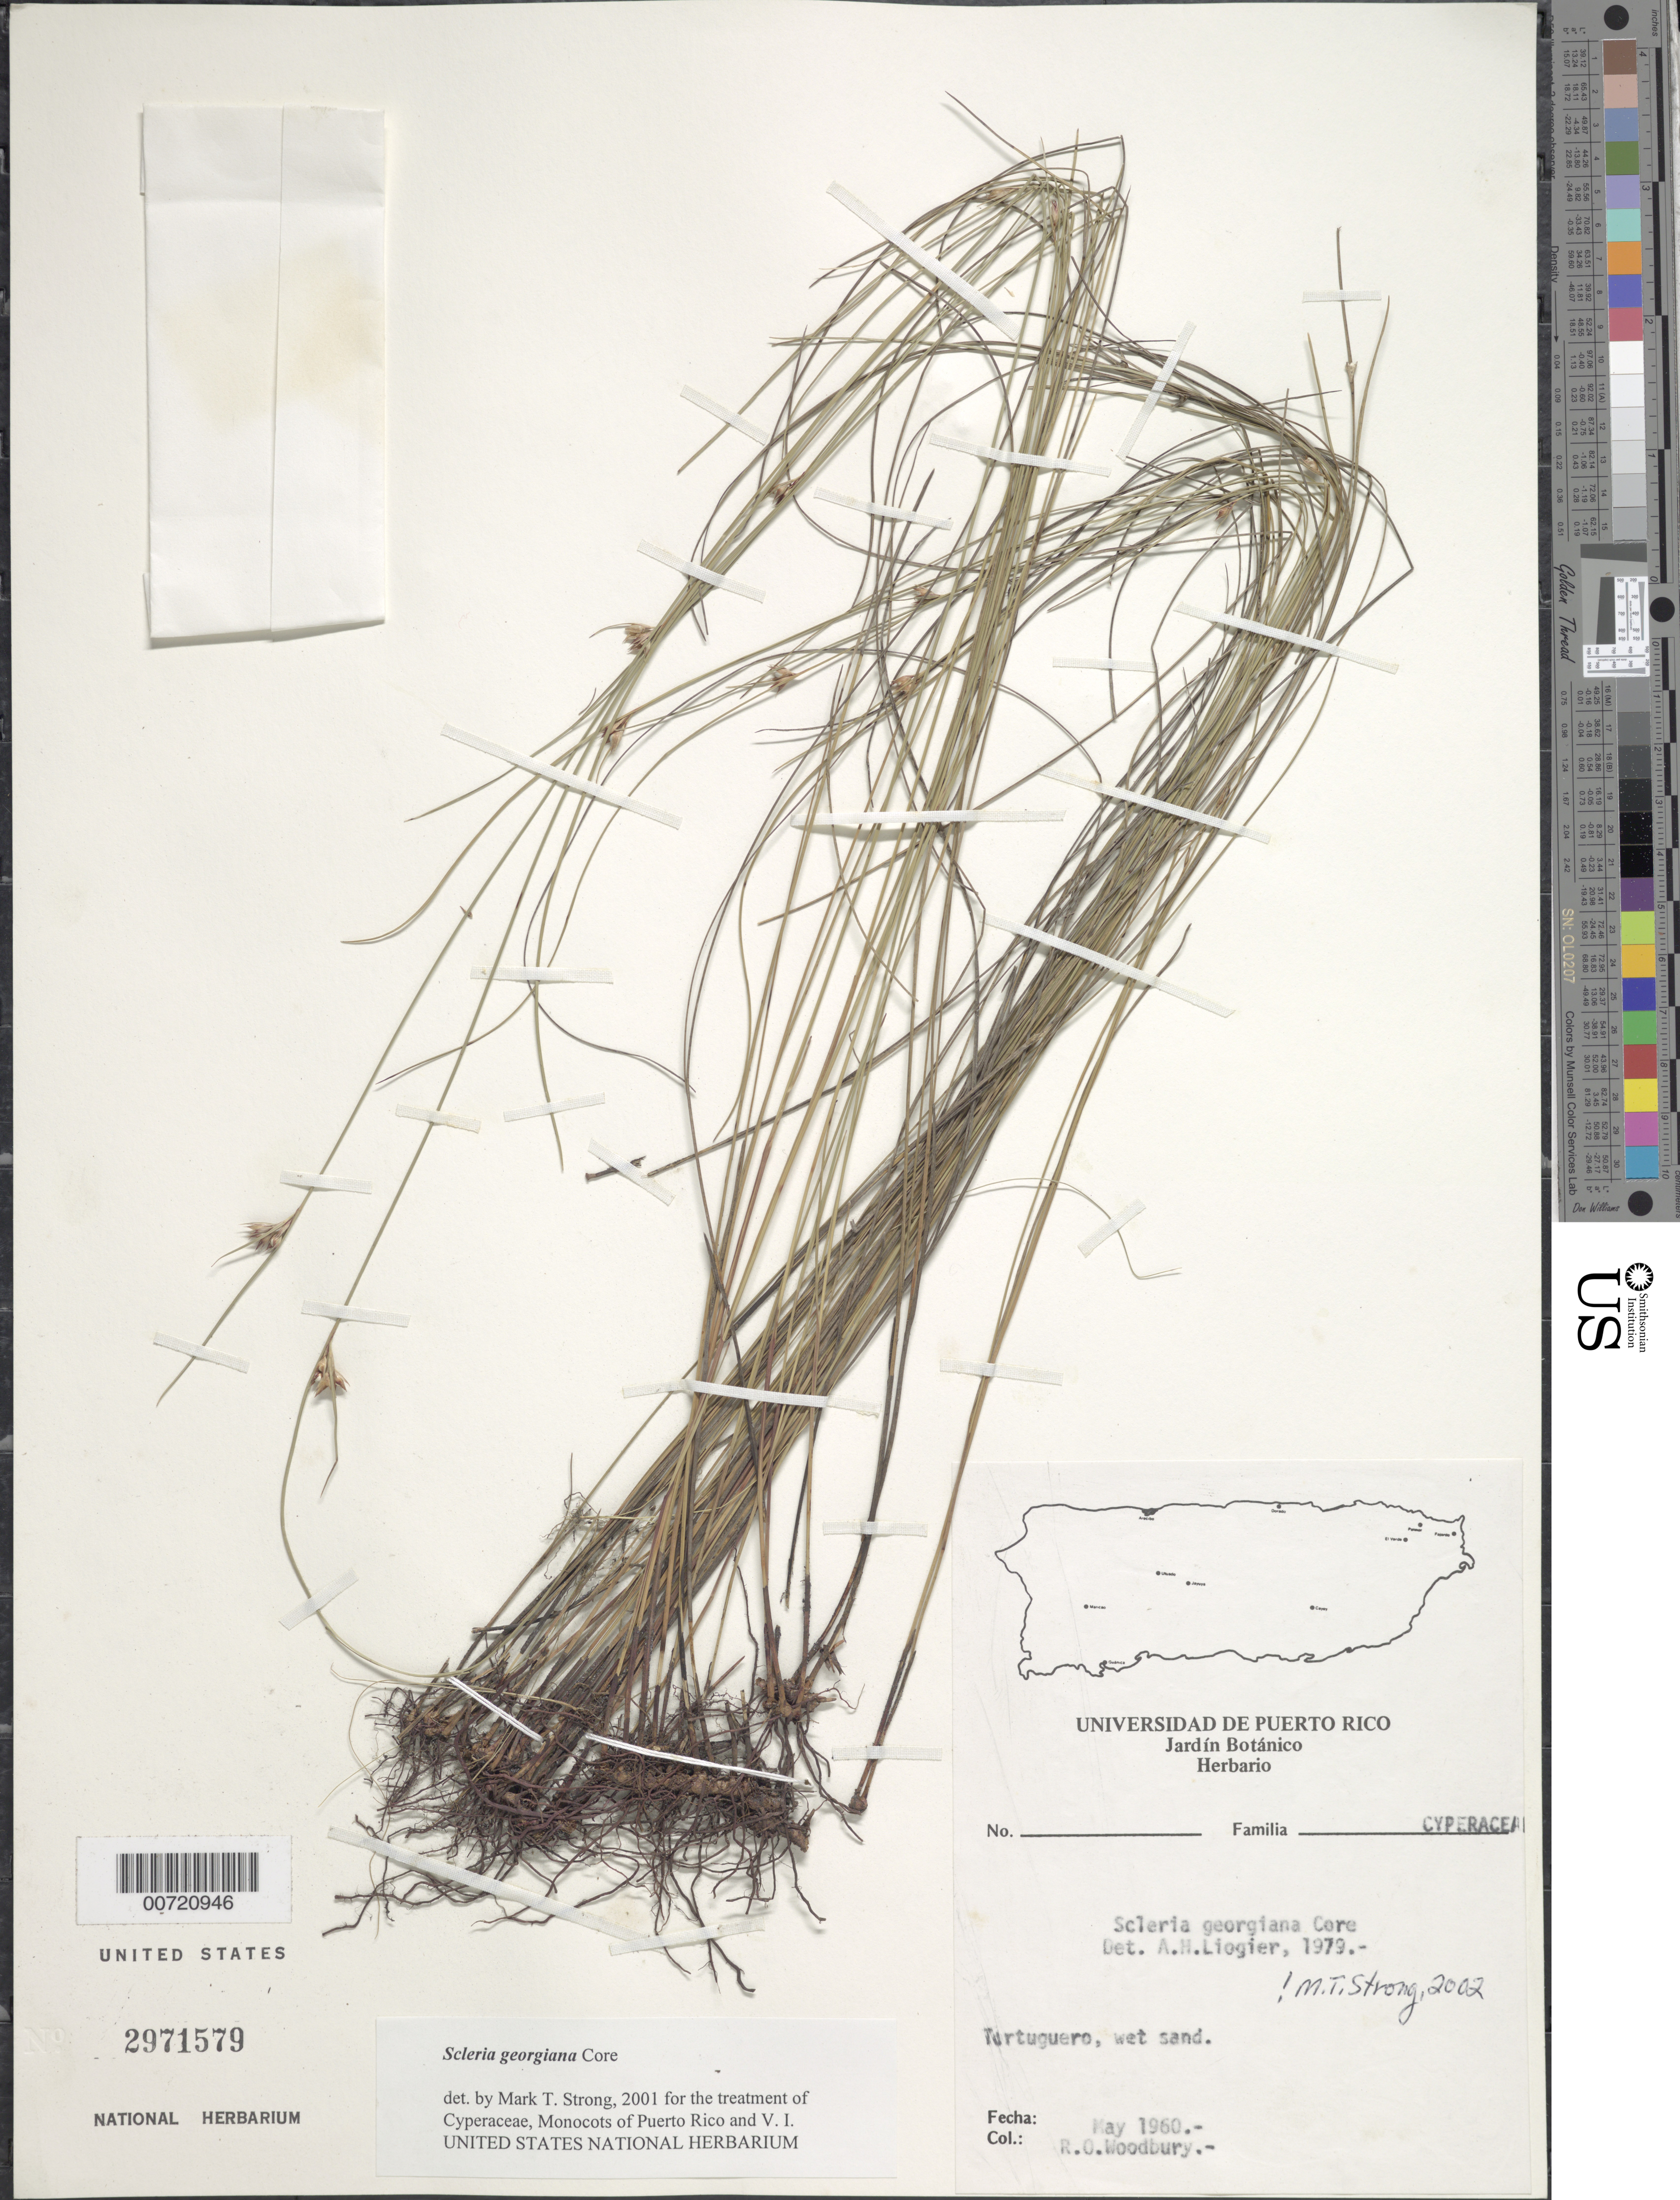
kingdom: Plantae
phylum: Tracheophyta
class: Liliopsida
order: Poales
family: Cyperaceae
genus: Scleria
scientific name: Scleria georgiana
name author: Core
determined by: Strong, M. T., (US), Smithsonian Institution - National Museum of Natural History (UNITED STATES)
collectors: R. O. Woodbury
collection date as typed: May 1960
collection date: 1960-05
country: Puerto Rico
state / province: Manatí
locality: Laguna Tortuguero.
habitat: Wet sand.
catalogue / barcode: US 2971579